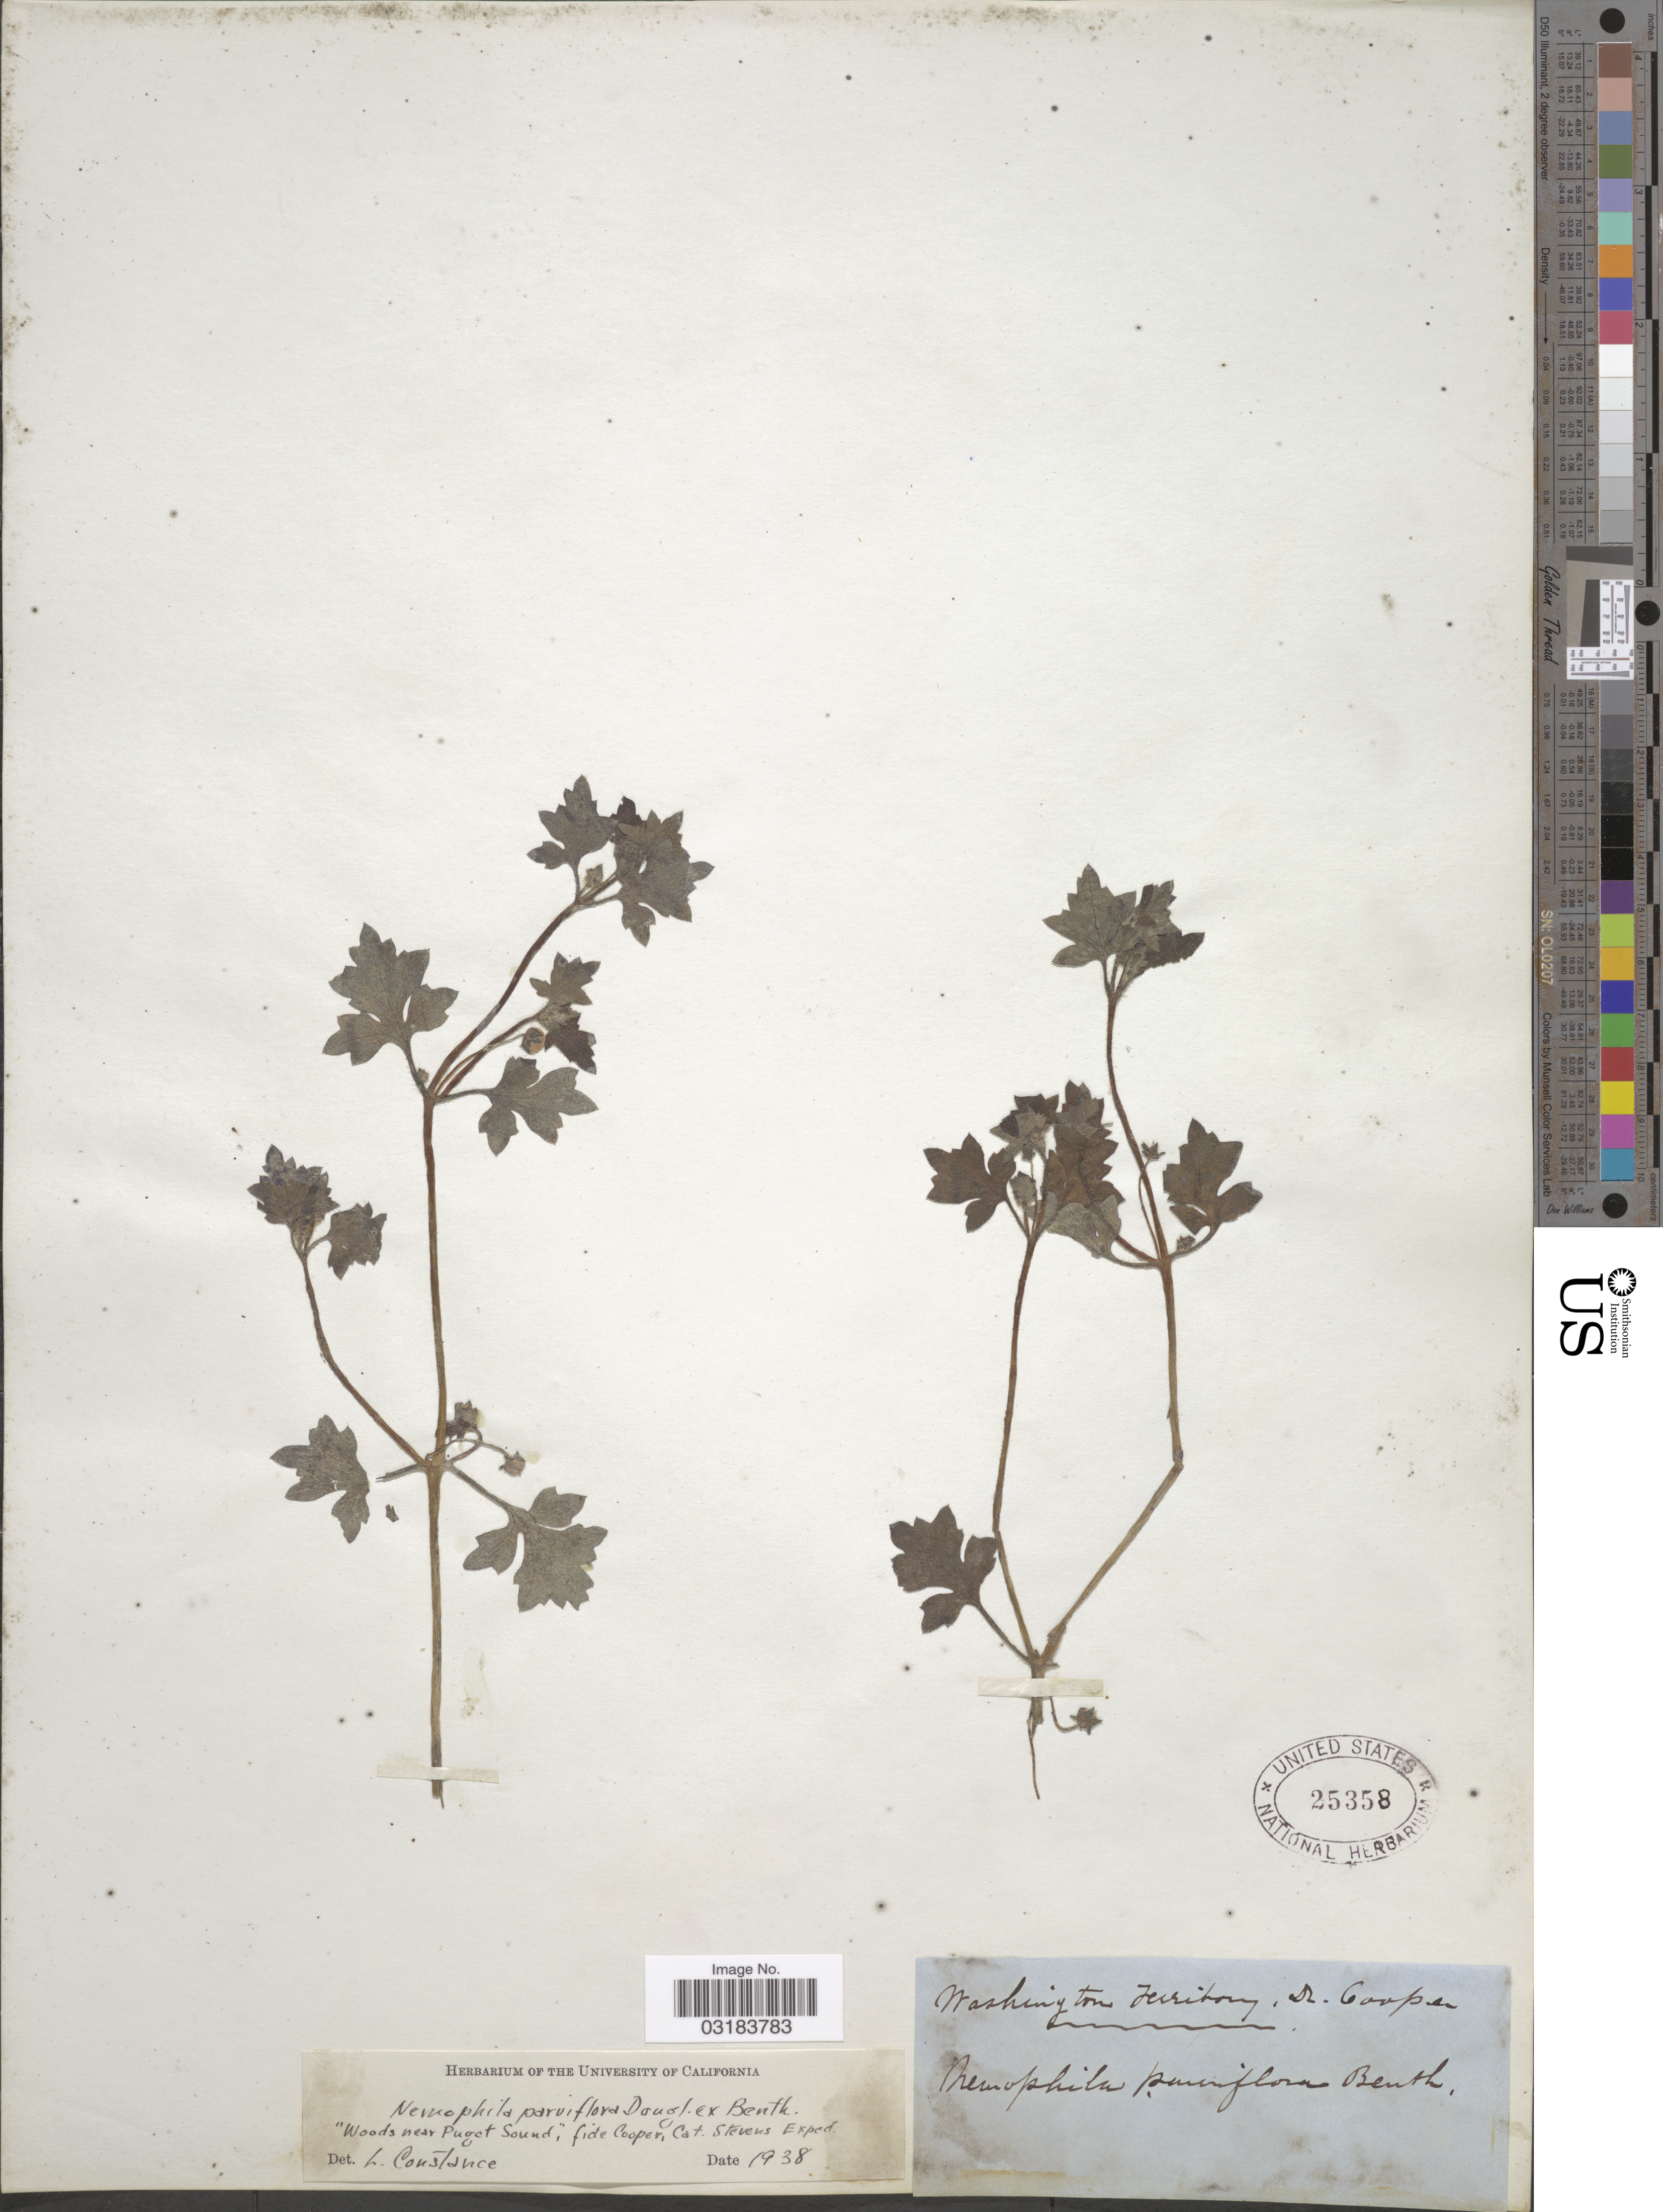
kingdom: Plantae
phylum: Tracheophyta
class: Magnoliopsida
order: Boraginales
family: Hydrophyllaceae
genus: Nemophila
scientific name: Nemophila parviflora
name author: Douglas ex Benth.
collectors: Dr. Cooper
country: United States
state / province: Washington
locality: Washington Territory.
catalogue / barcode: US 25358